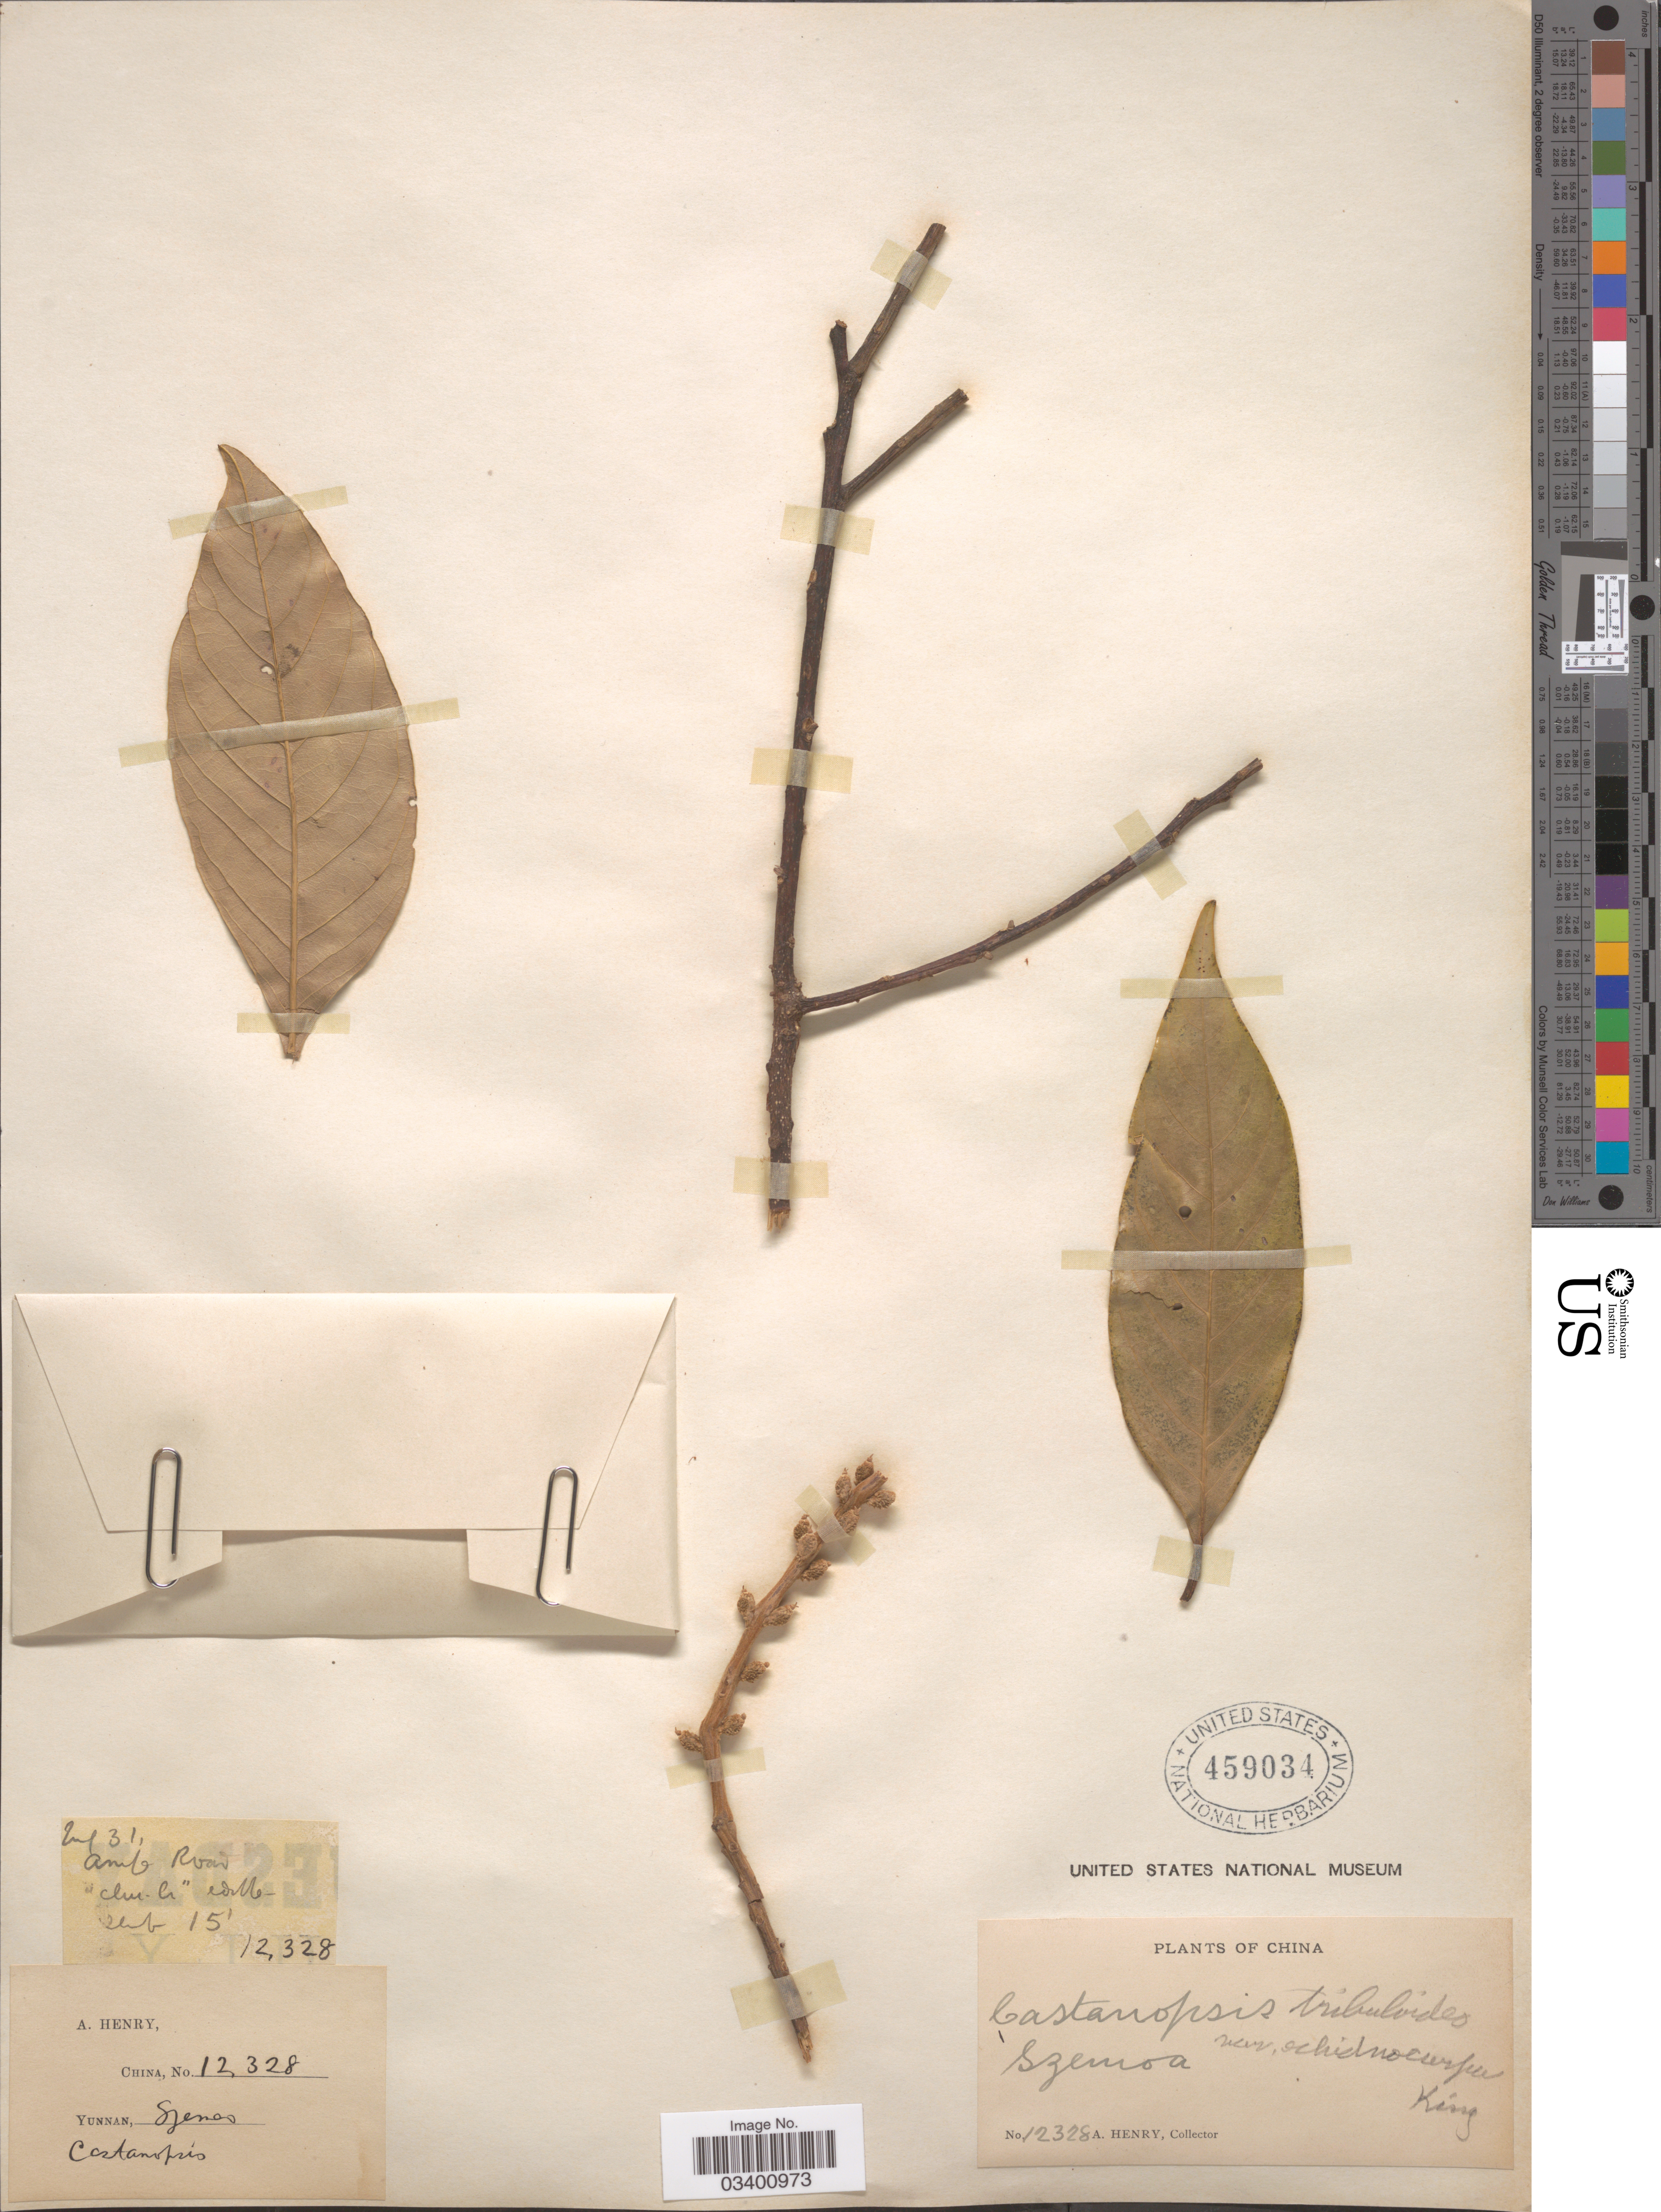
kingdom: Plantae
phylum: Tracheophyta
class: Magnoliopsida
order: Fagales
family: Fagaceae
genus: Castanopsis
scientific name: Castanopsis echinocarpa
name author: Miq.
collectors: A. Henry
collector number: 12328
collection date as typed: Transcribed d/m/y: /7/31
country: China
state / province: Yunnan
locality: Szemoa. Amb Road.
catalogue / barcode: US 459034